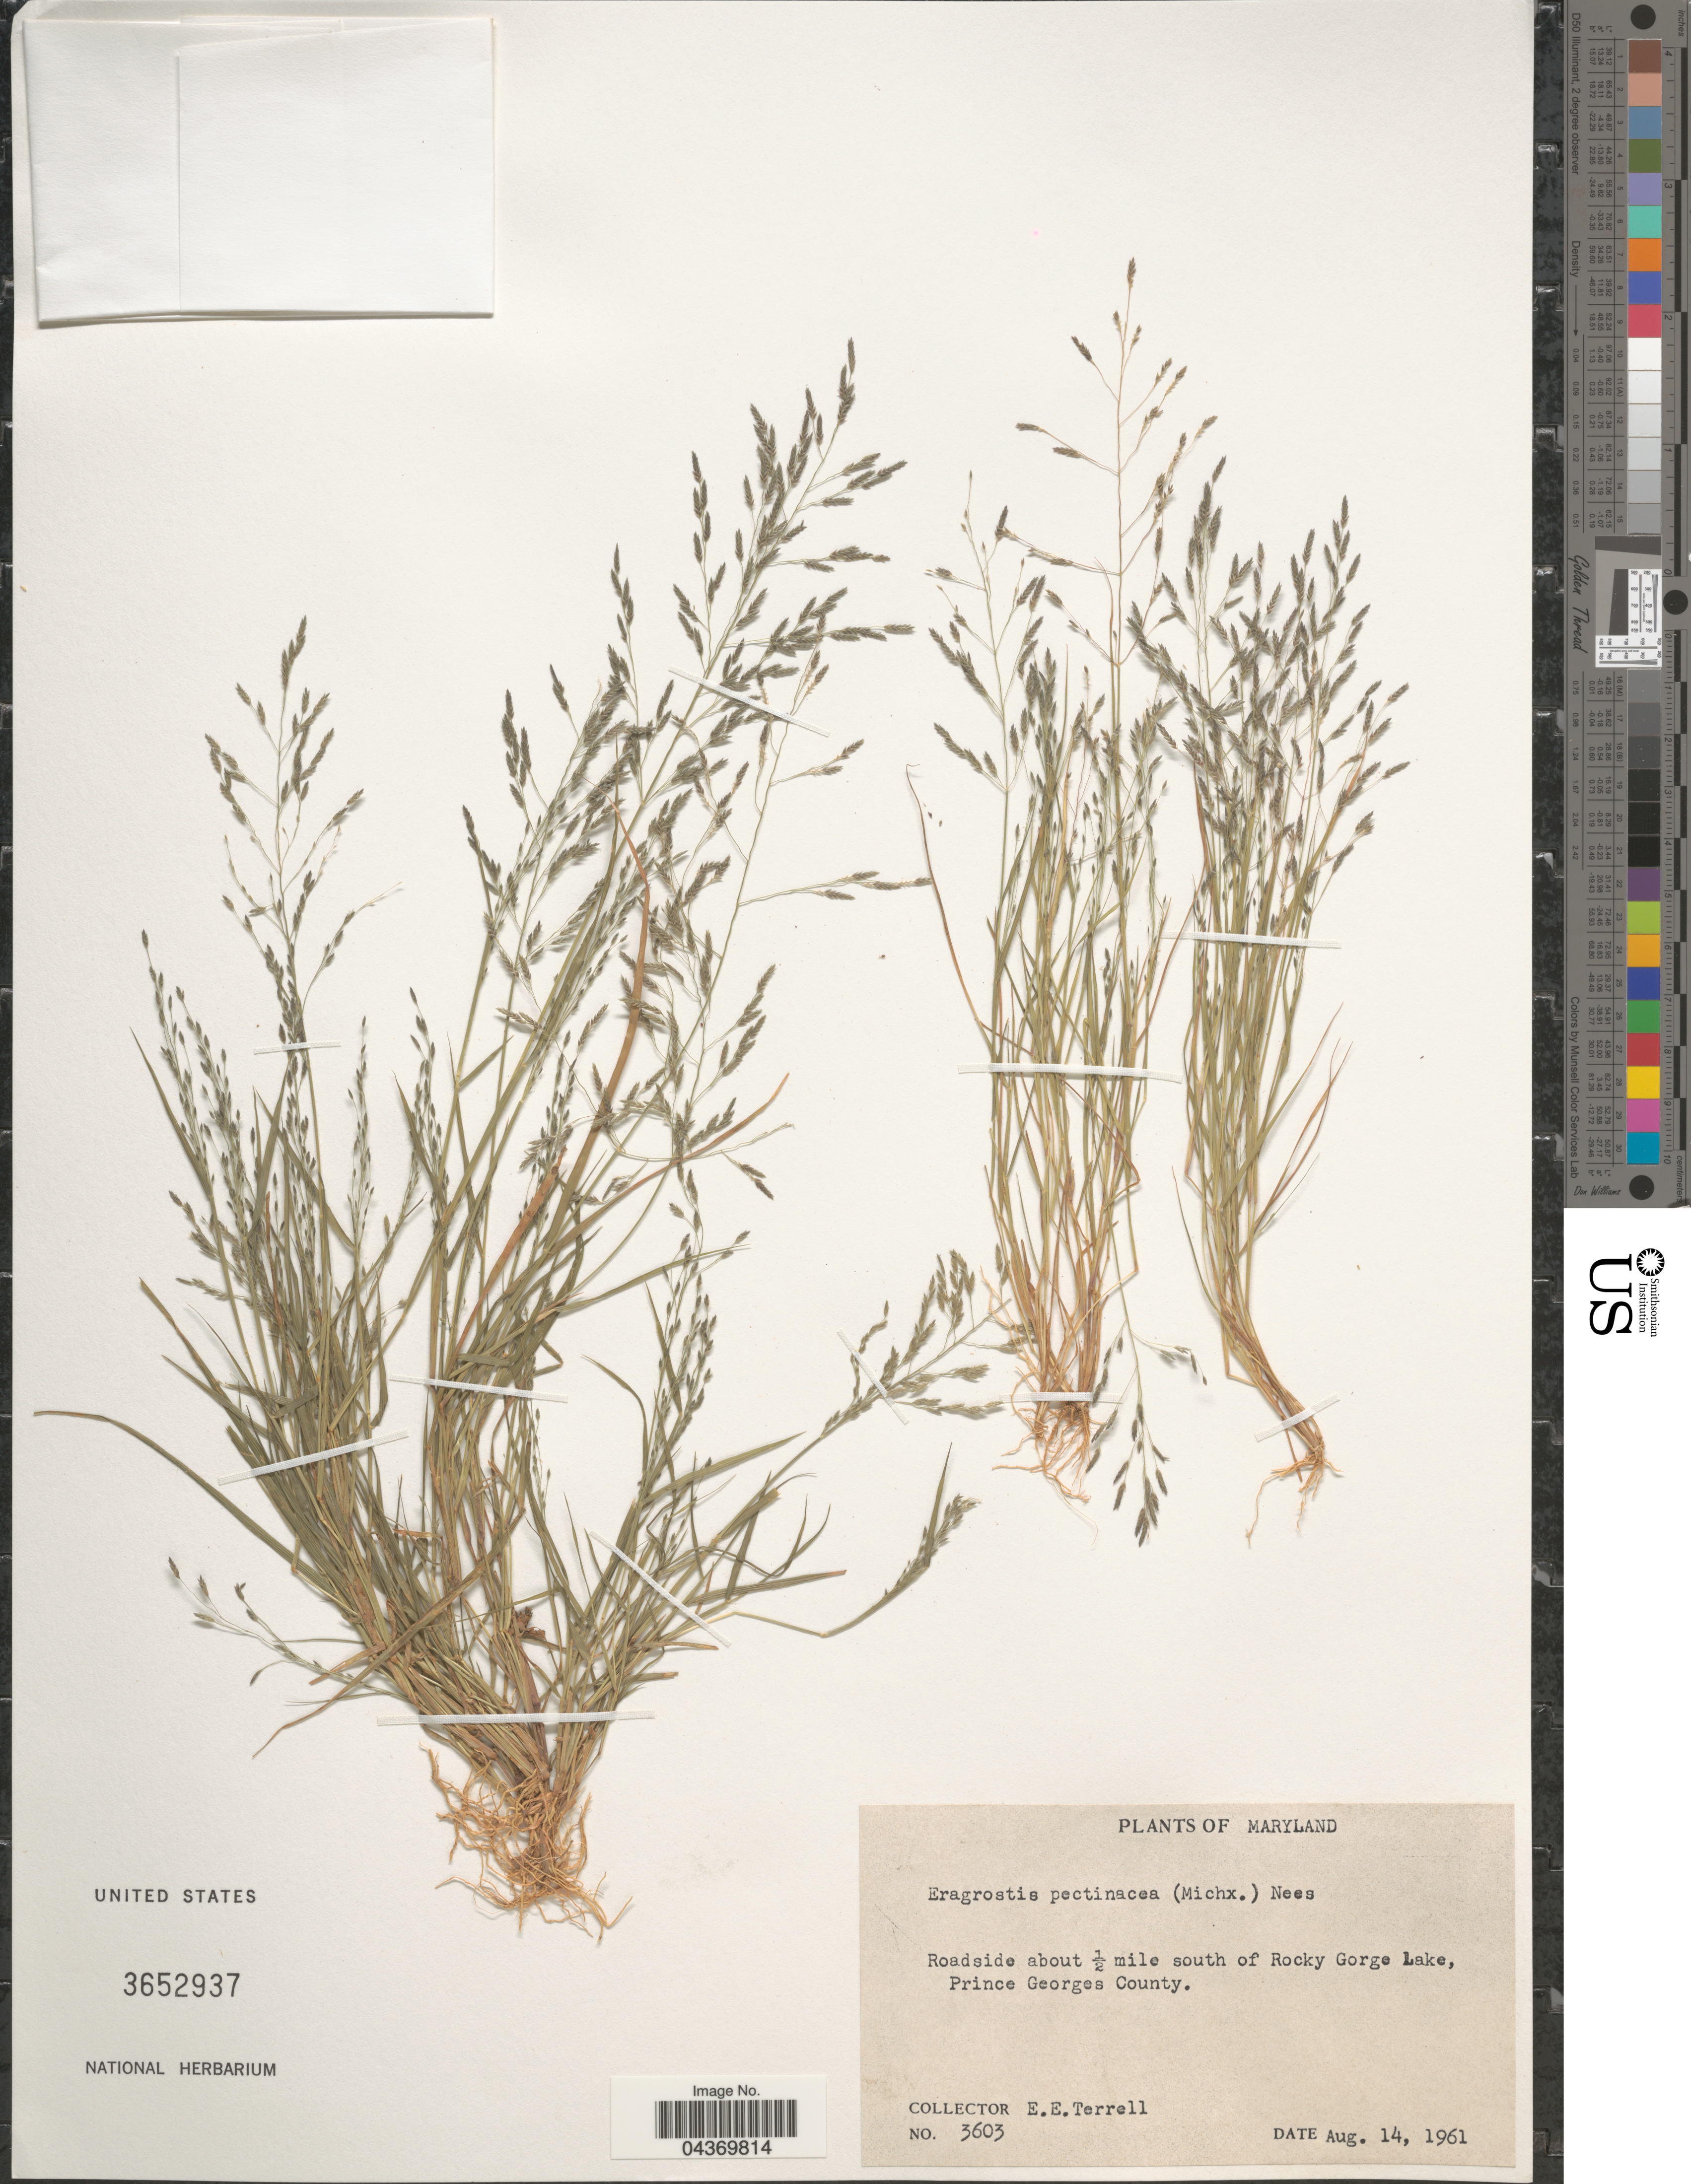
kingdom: Plantae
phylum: Tracheophyta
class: Liliopsida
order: Poales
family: Poaceae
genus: Eragrostis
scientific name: Eragrostis pectinacea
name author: (Michx.) Nees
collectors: E. E. Terrell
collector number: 3603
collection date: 1961-08-14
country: United States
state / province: Maryland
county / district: Prince George's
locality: Roadside about ½ mile south of Rocky Gorge Lake, Prince Georges County.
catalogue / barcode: US 3652937